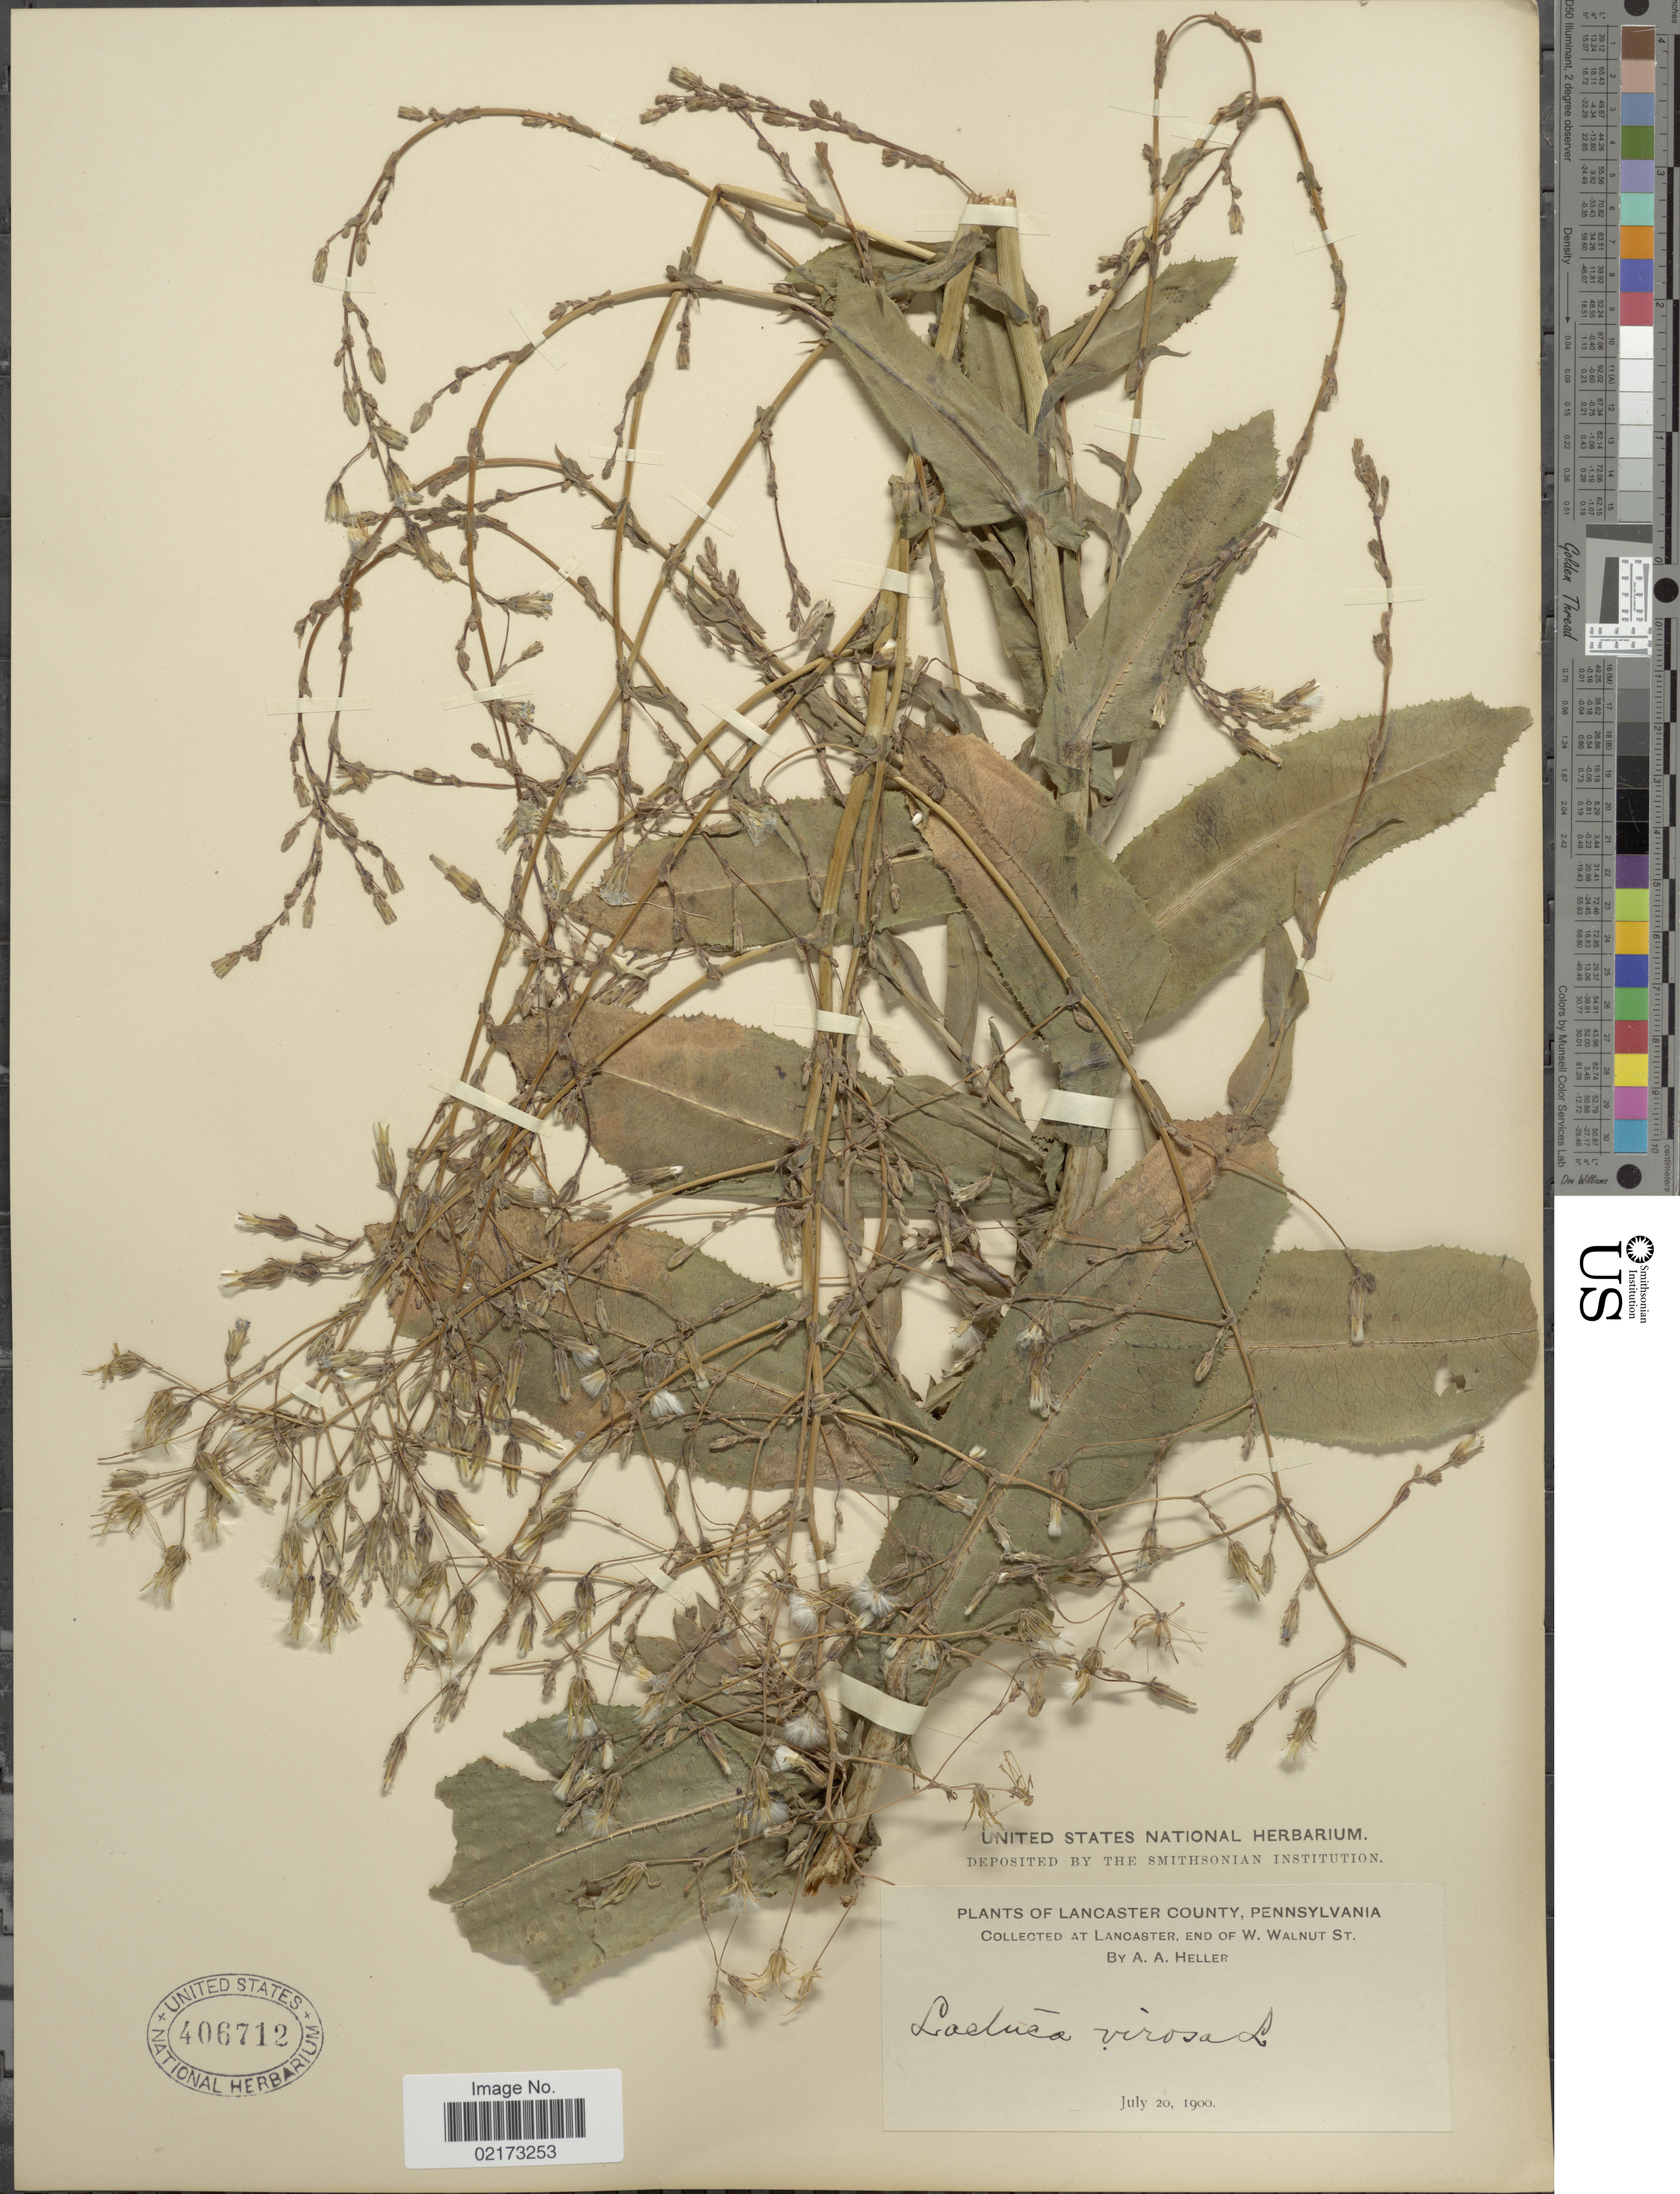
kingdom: Plantae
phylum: Tracheophyta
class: Magnoliopsida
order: Asterales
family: Asteraceae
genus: Lactuca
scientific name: Lactuca serriola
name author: L.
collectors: A. A. Heller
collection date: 1900-07-20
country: United States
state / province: Pennsylvania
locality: Lancaster County, Lancaster, end of W. Walnut St.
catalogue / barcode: US 406712